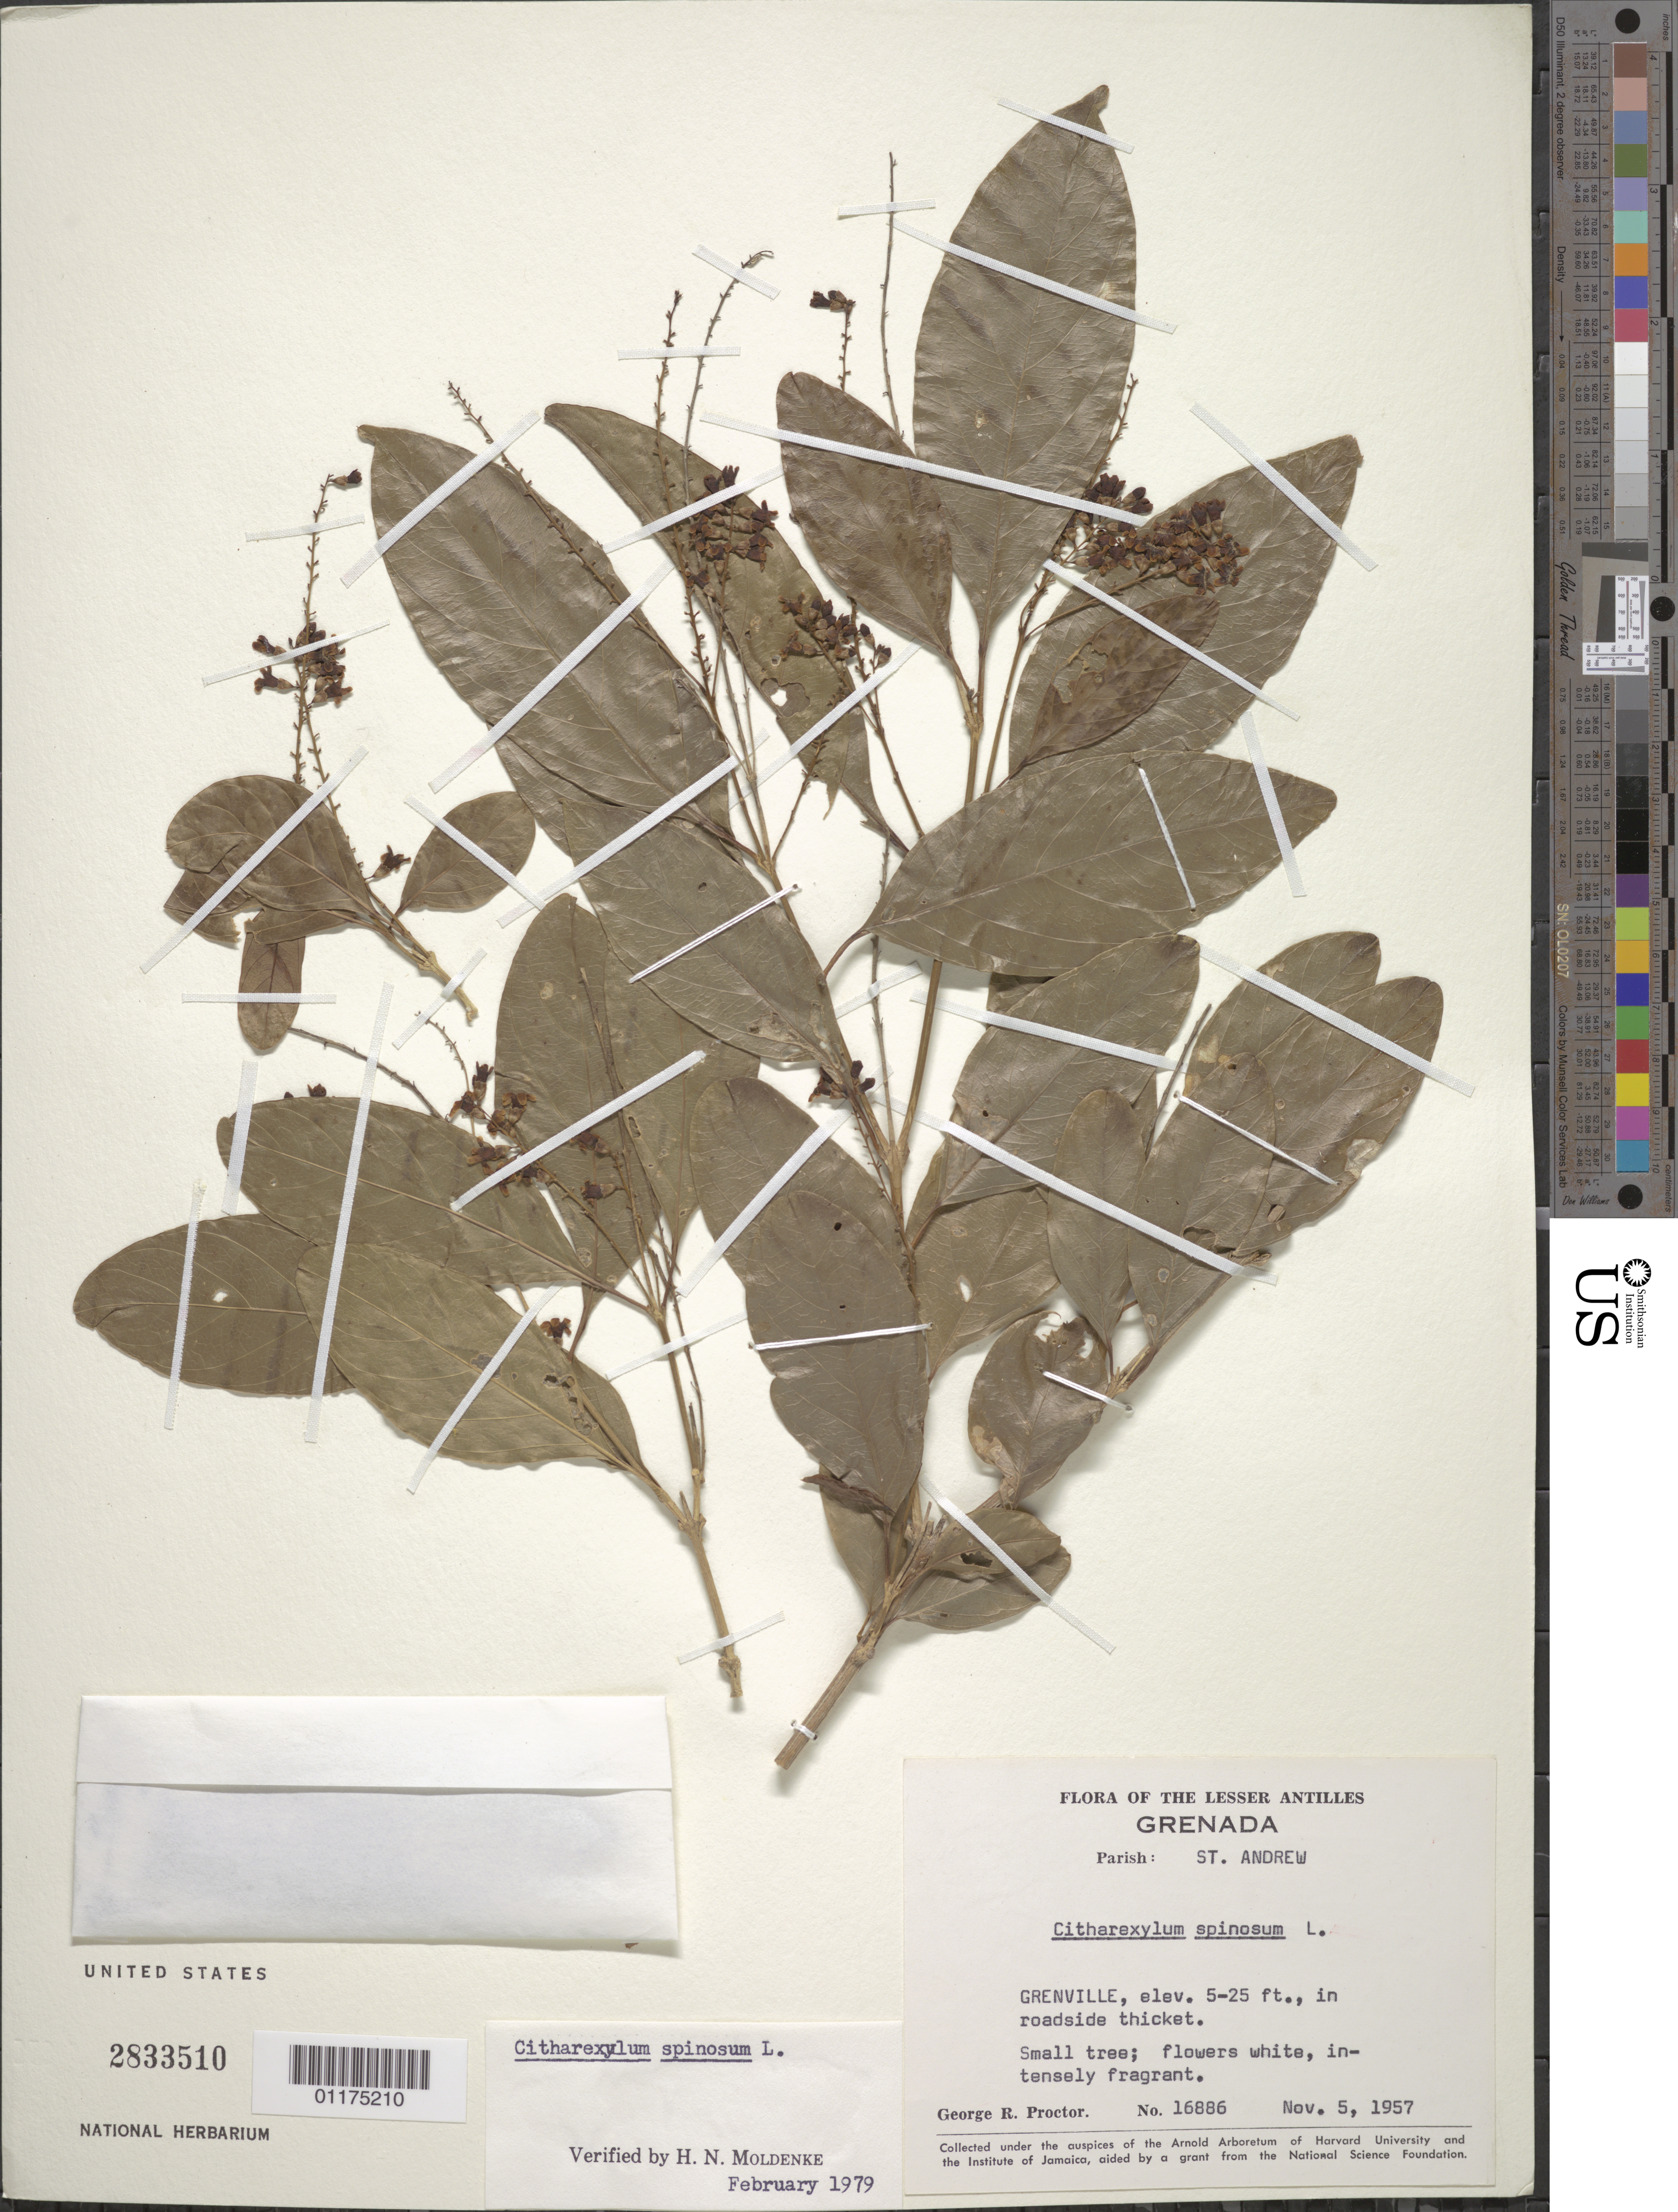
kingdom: Plantae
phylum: Tracheophyta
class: Magnoliopsida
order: Lamiales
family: Verbenaceae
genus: Citharexylum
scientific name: Citharexylum spinosum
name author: L.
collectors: G. R. Proctor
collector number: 16886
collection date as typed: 05 Nov 1957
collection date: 1957-11-05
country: Grenada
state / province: Saint Andrew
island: Grenada I.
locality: In roadside thicket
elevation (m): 5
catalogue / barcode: US 2833510